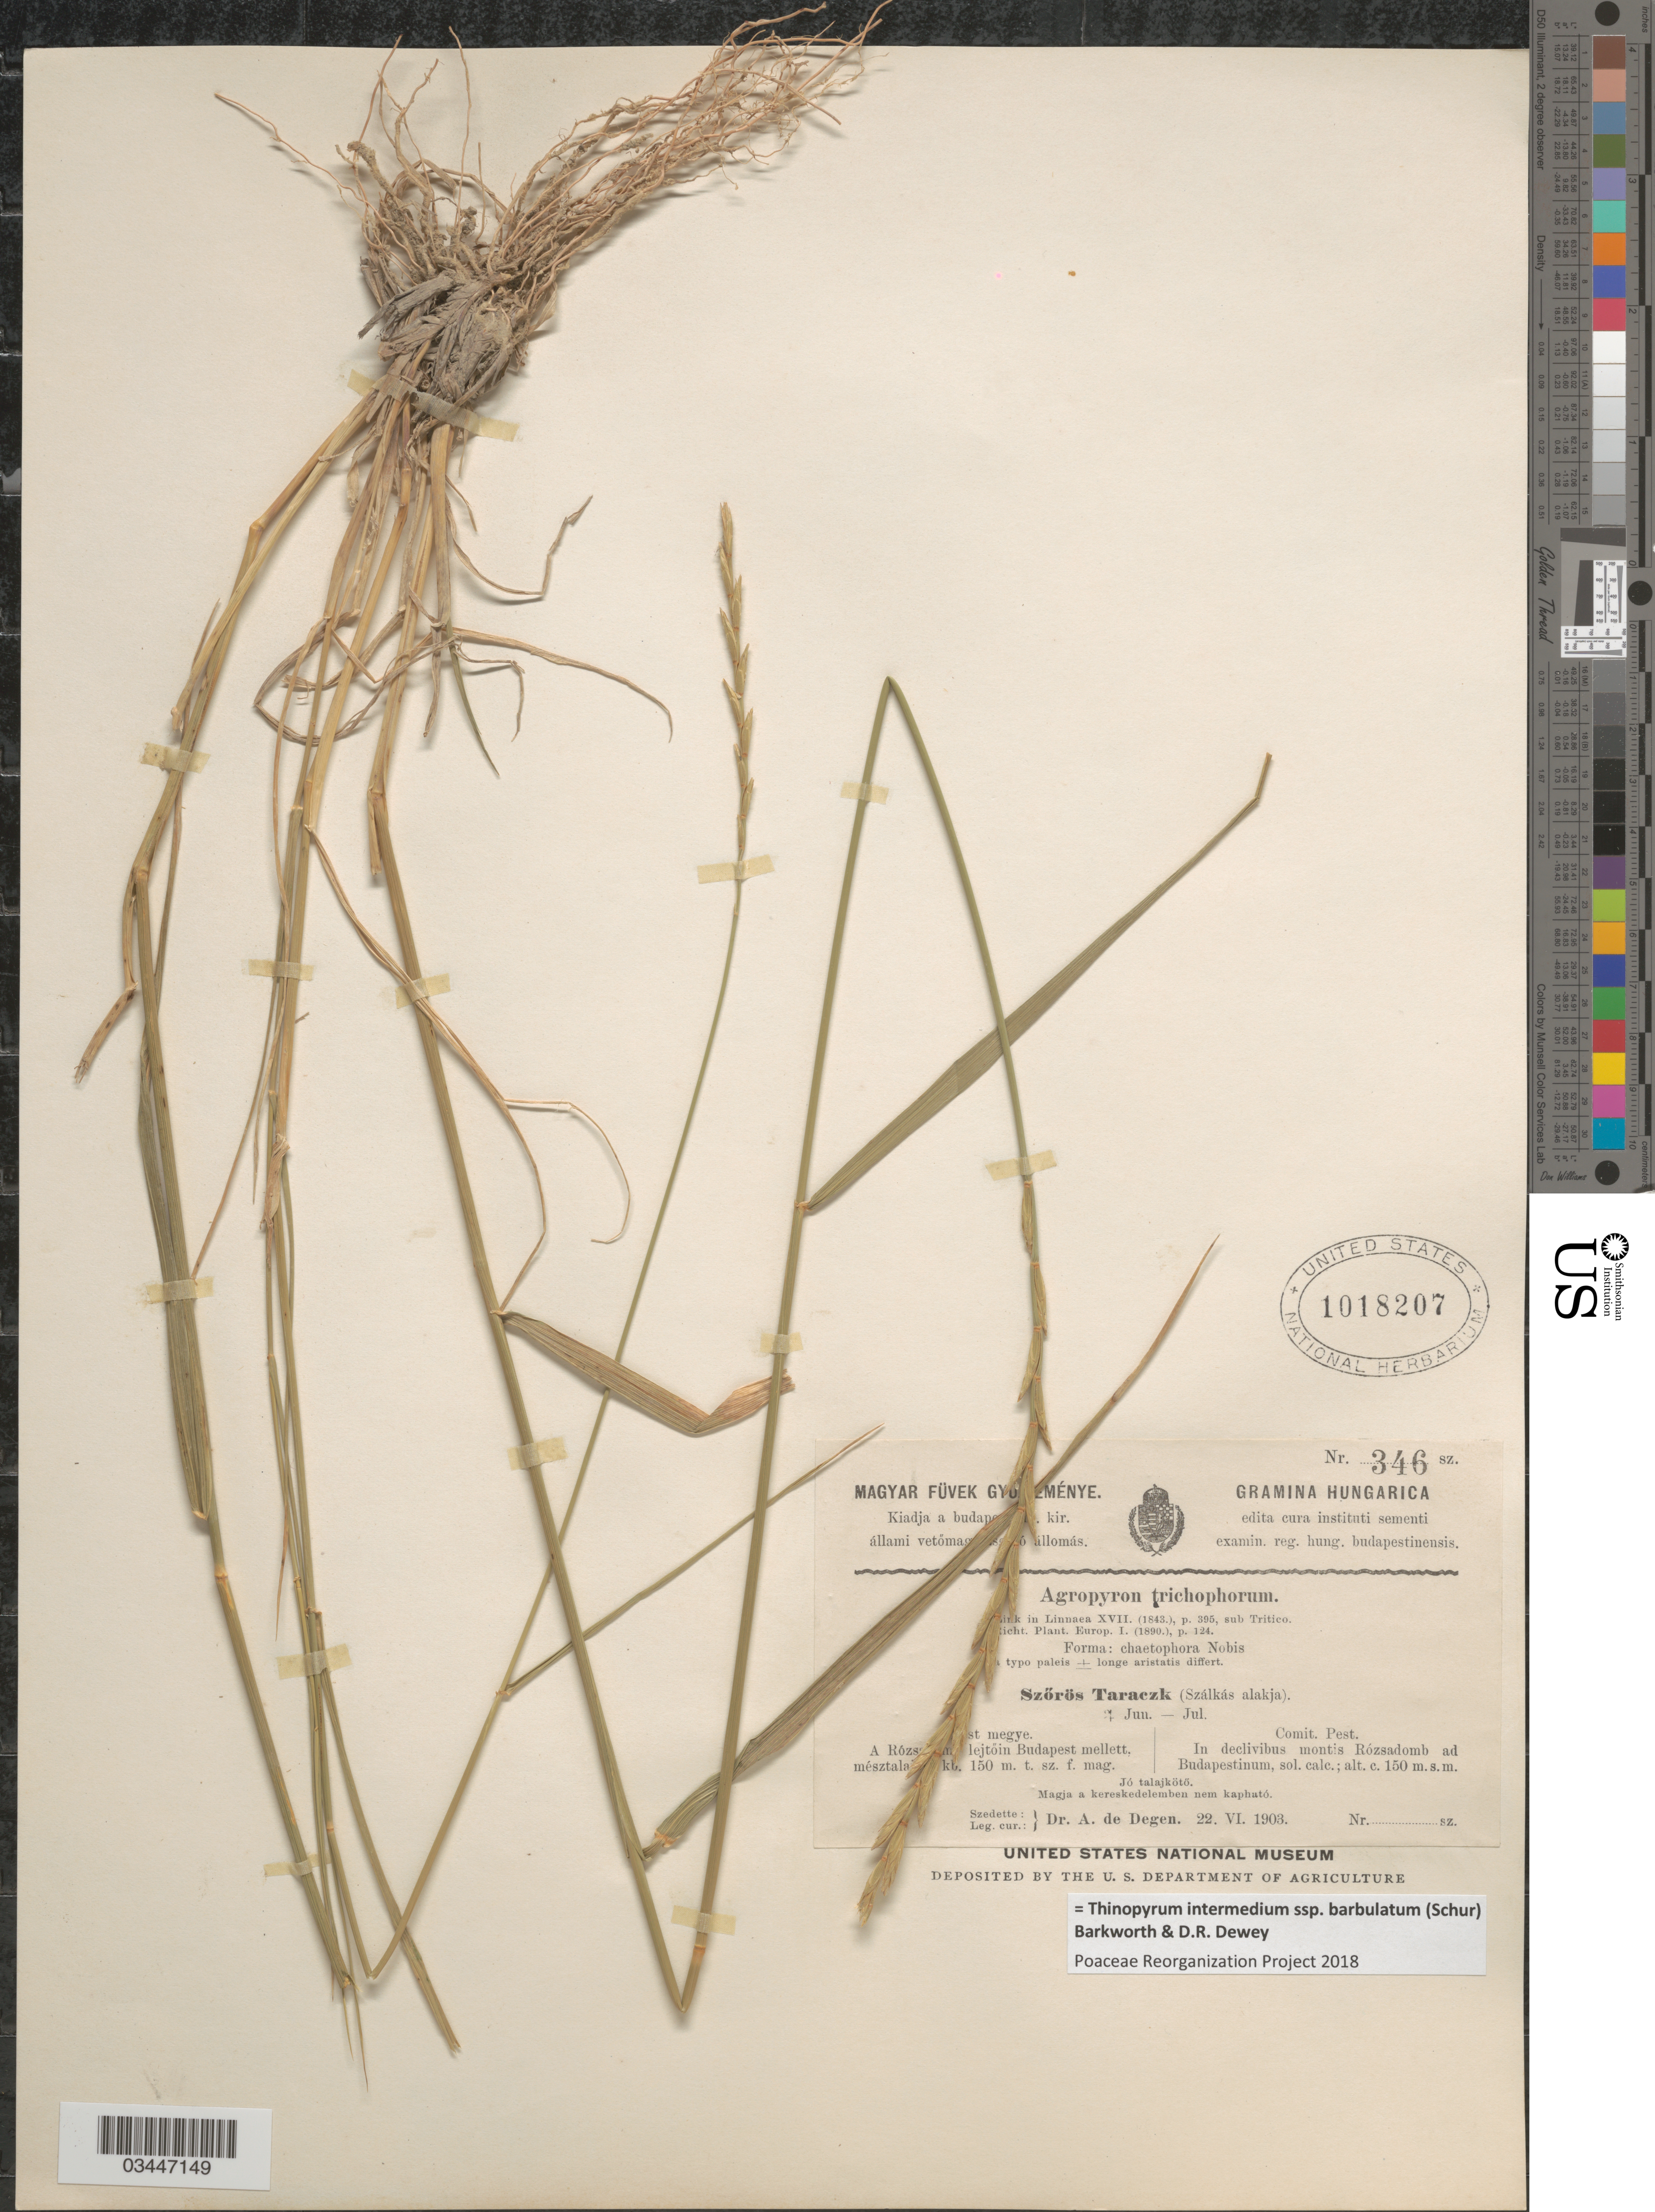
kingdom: Plantae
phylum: Tracheophyta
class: Liliopsida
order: Poales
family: Poaceae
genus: Thinopyrum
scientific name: Thinopyrum intermedium subsp. barbulatum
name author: (Schur) Barkworth & Dewey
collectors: A. Degen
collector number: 346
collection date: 1903-06-22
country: Hungary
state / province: Pest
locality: Hungarica. Comit. Pest. In declivibus montis Rózsadomb ad Budapestinum, sol. calc.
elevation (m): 150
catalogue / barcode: US 1018207